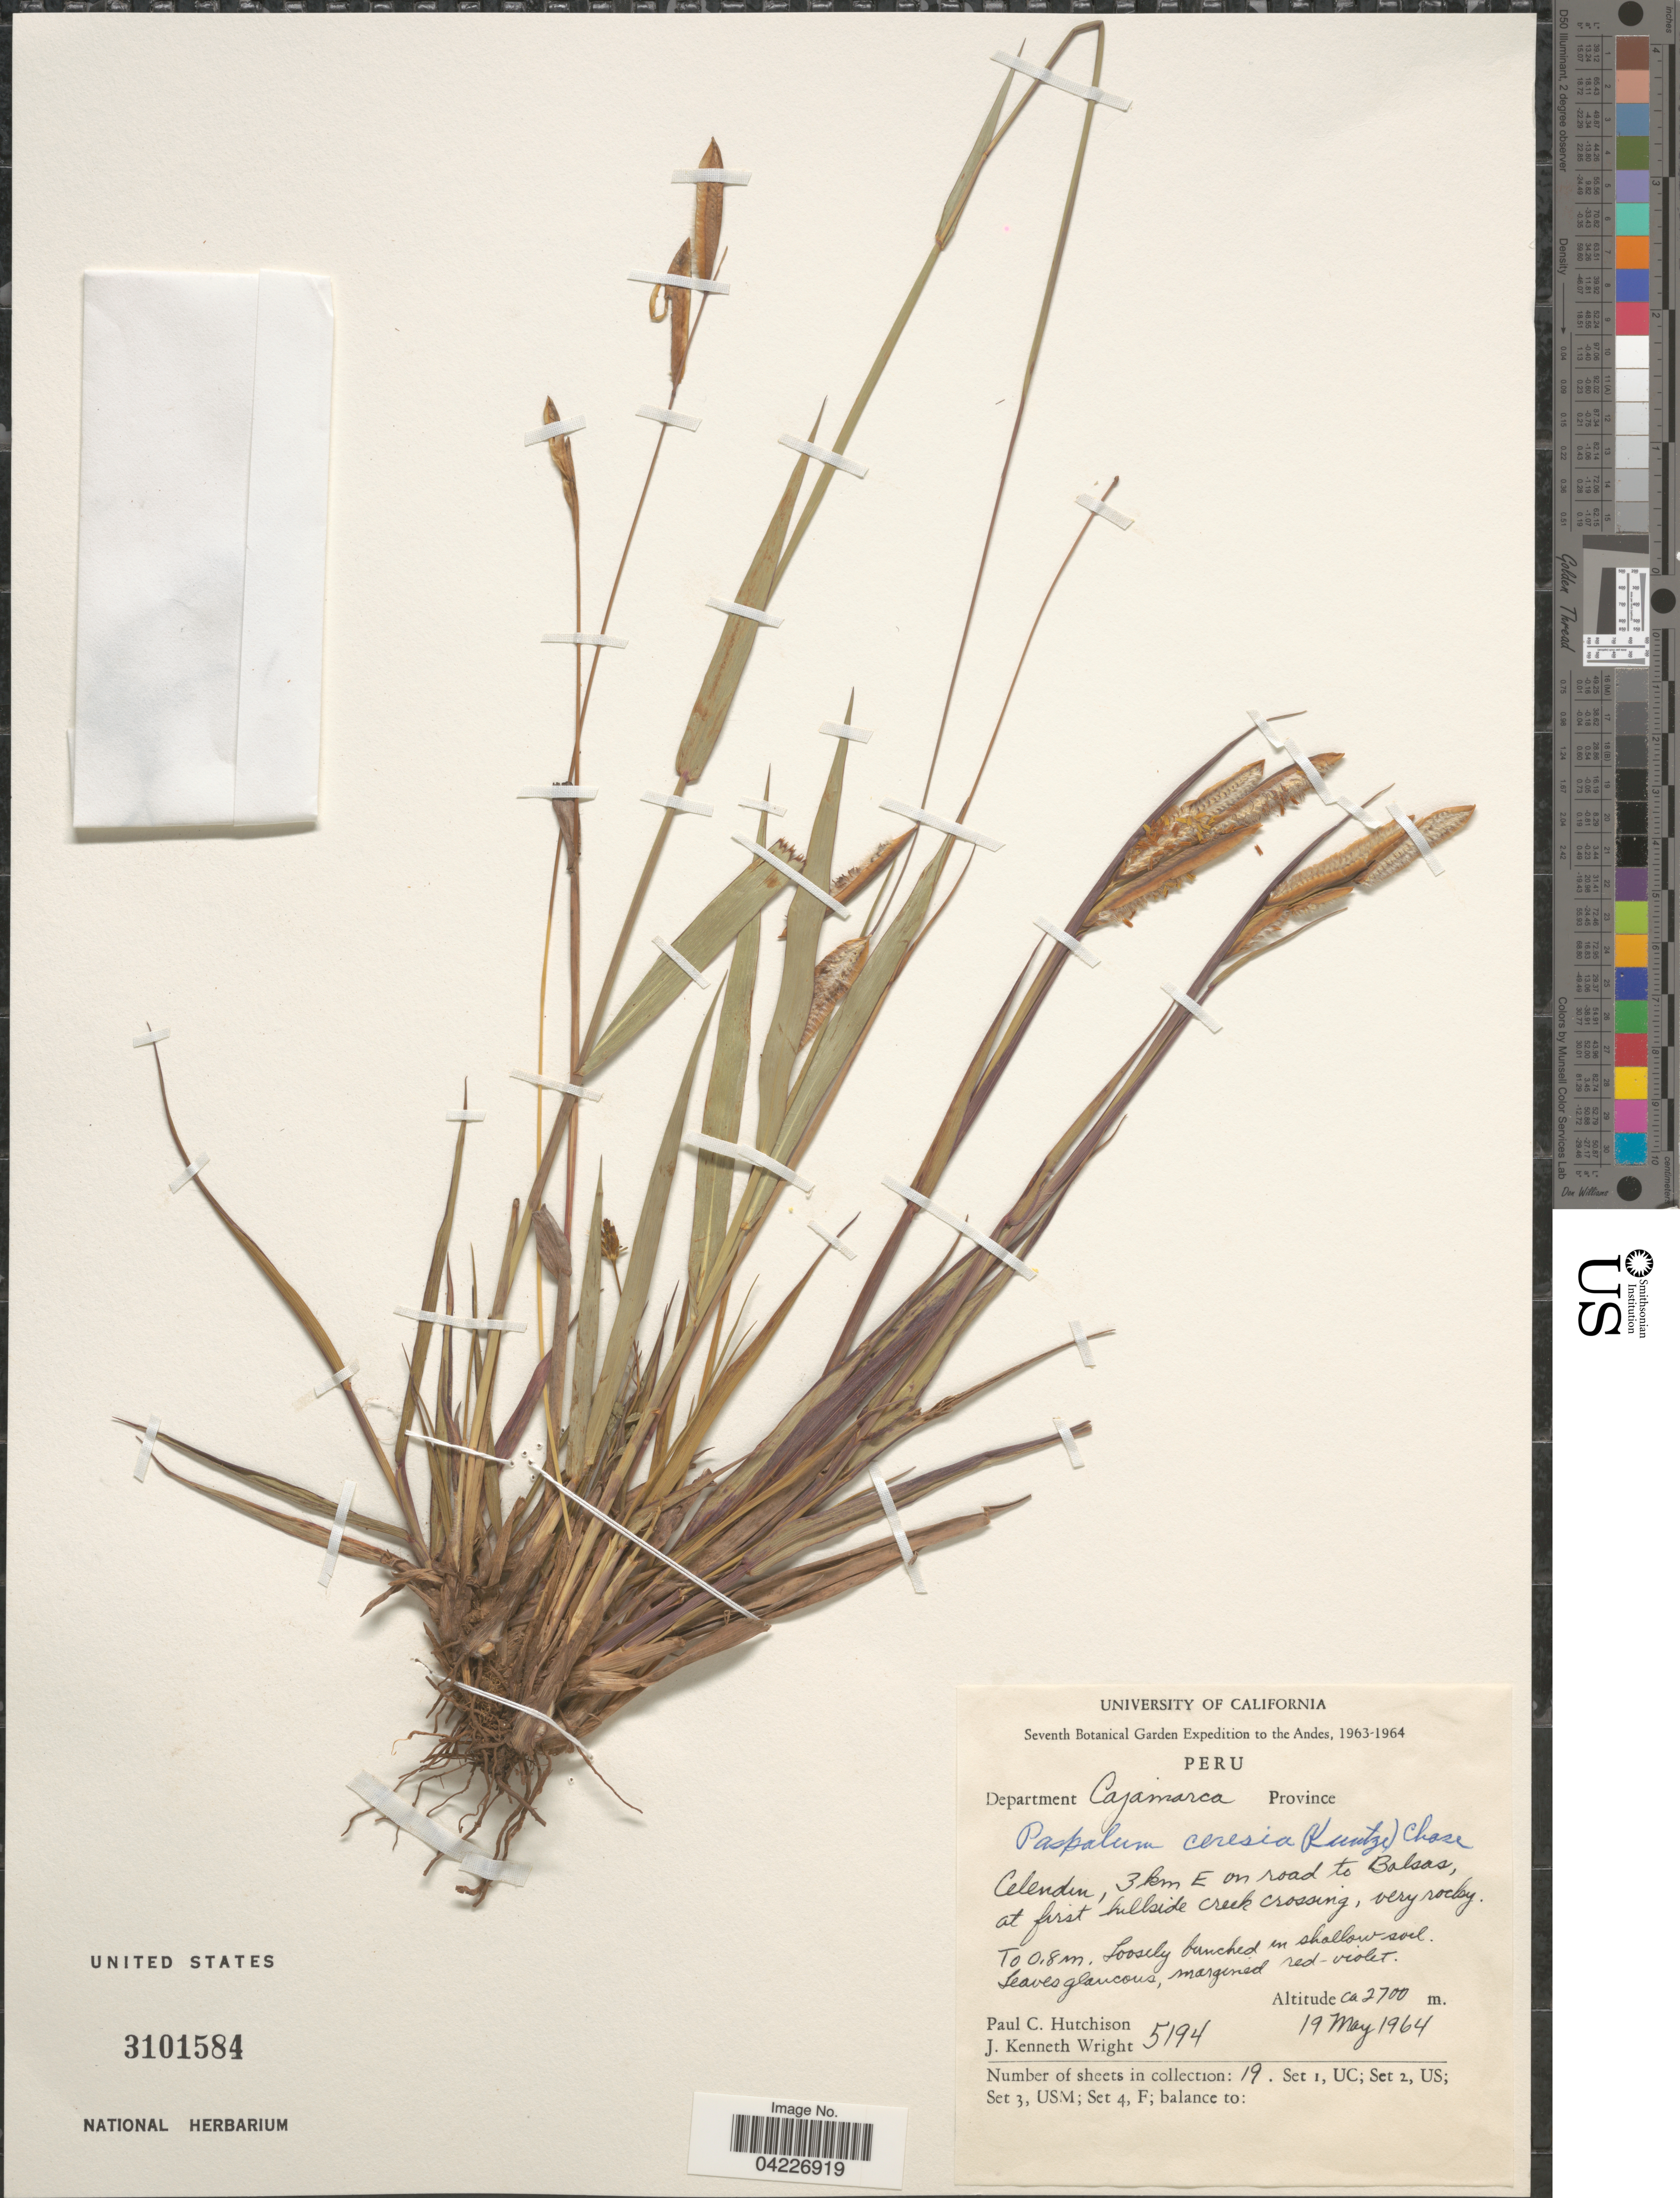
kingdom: Plantae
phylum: Tracheophyta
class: Liliopsida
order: Poales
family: Poaceae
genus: Paspalum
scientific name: Paspalum sp.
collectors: P. C. Hutchison & J. K. Wright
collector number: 5194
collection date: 1964-05-19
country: Peru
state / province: Cajamarca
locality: Department Cajamarca. Celendin, 3 km E on road to Balsas, at first hillside creek crossing, very rocky.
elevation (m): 2700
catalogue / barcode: US 3101584